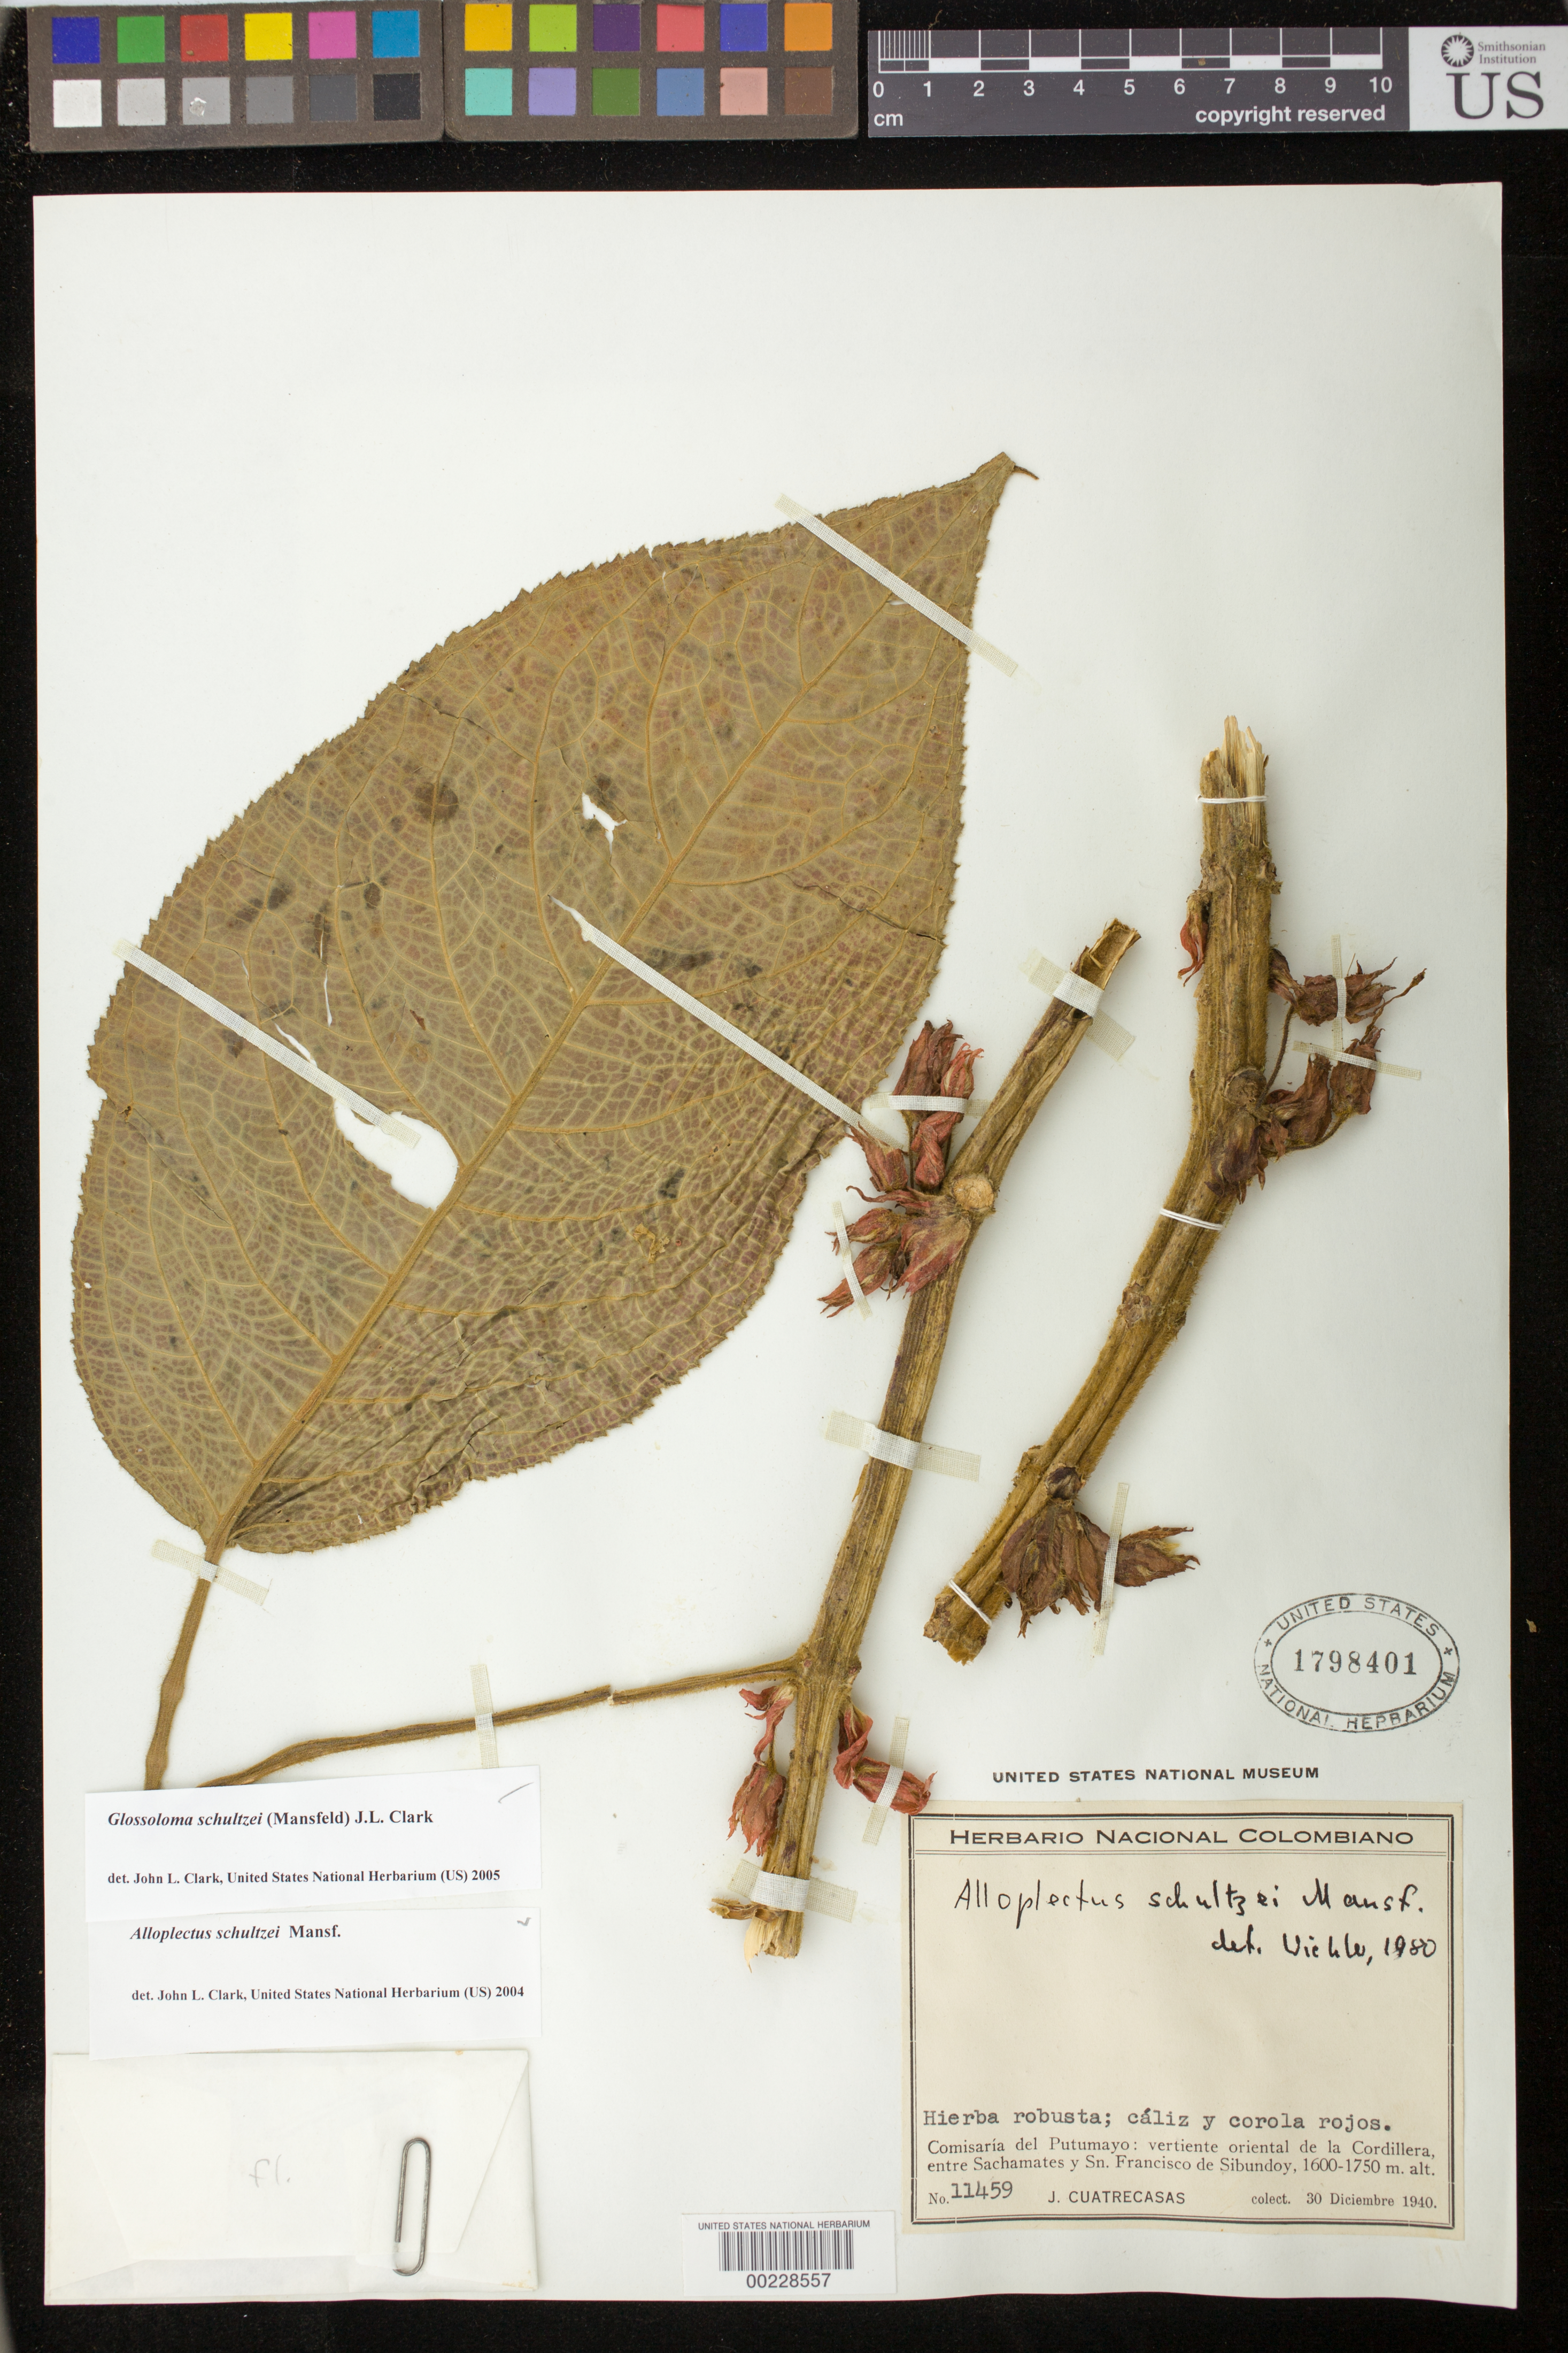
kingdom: Plantae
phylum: Tracheophyta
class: Magnoliopsida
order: Lamiales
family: Gesneriaceae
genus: Glossoloma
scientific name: Glossoloma schultzei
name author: (Mansf.) J.L. Clark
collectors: J. Cuatrecasas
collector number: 11459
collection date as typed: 30 Dec 1940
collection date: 1940-12-30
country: Colombia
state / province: Putumayo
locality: Vertiente oriental de la Cordillera, entre Sachamates y San Francisco de Sibundoy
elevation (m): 1600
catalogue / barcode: US 1798401